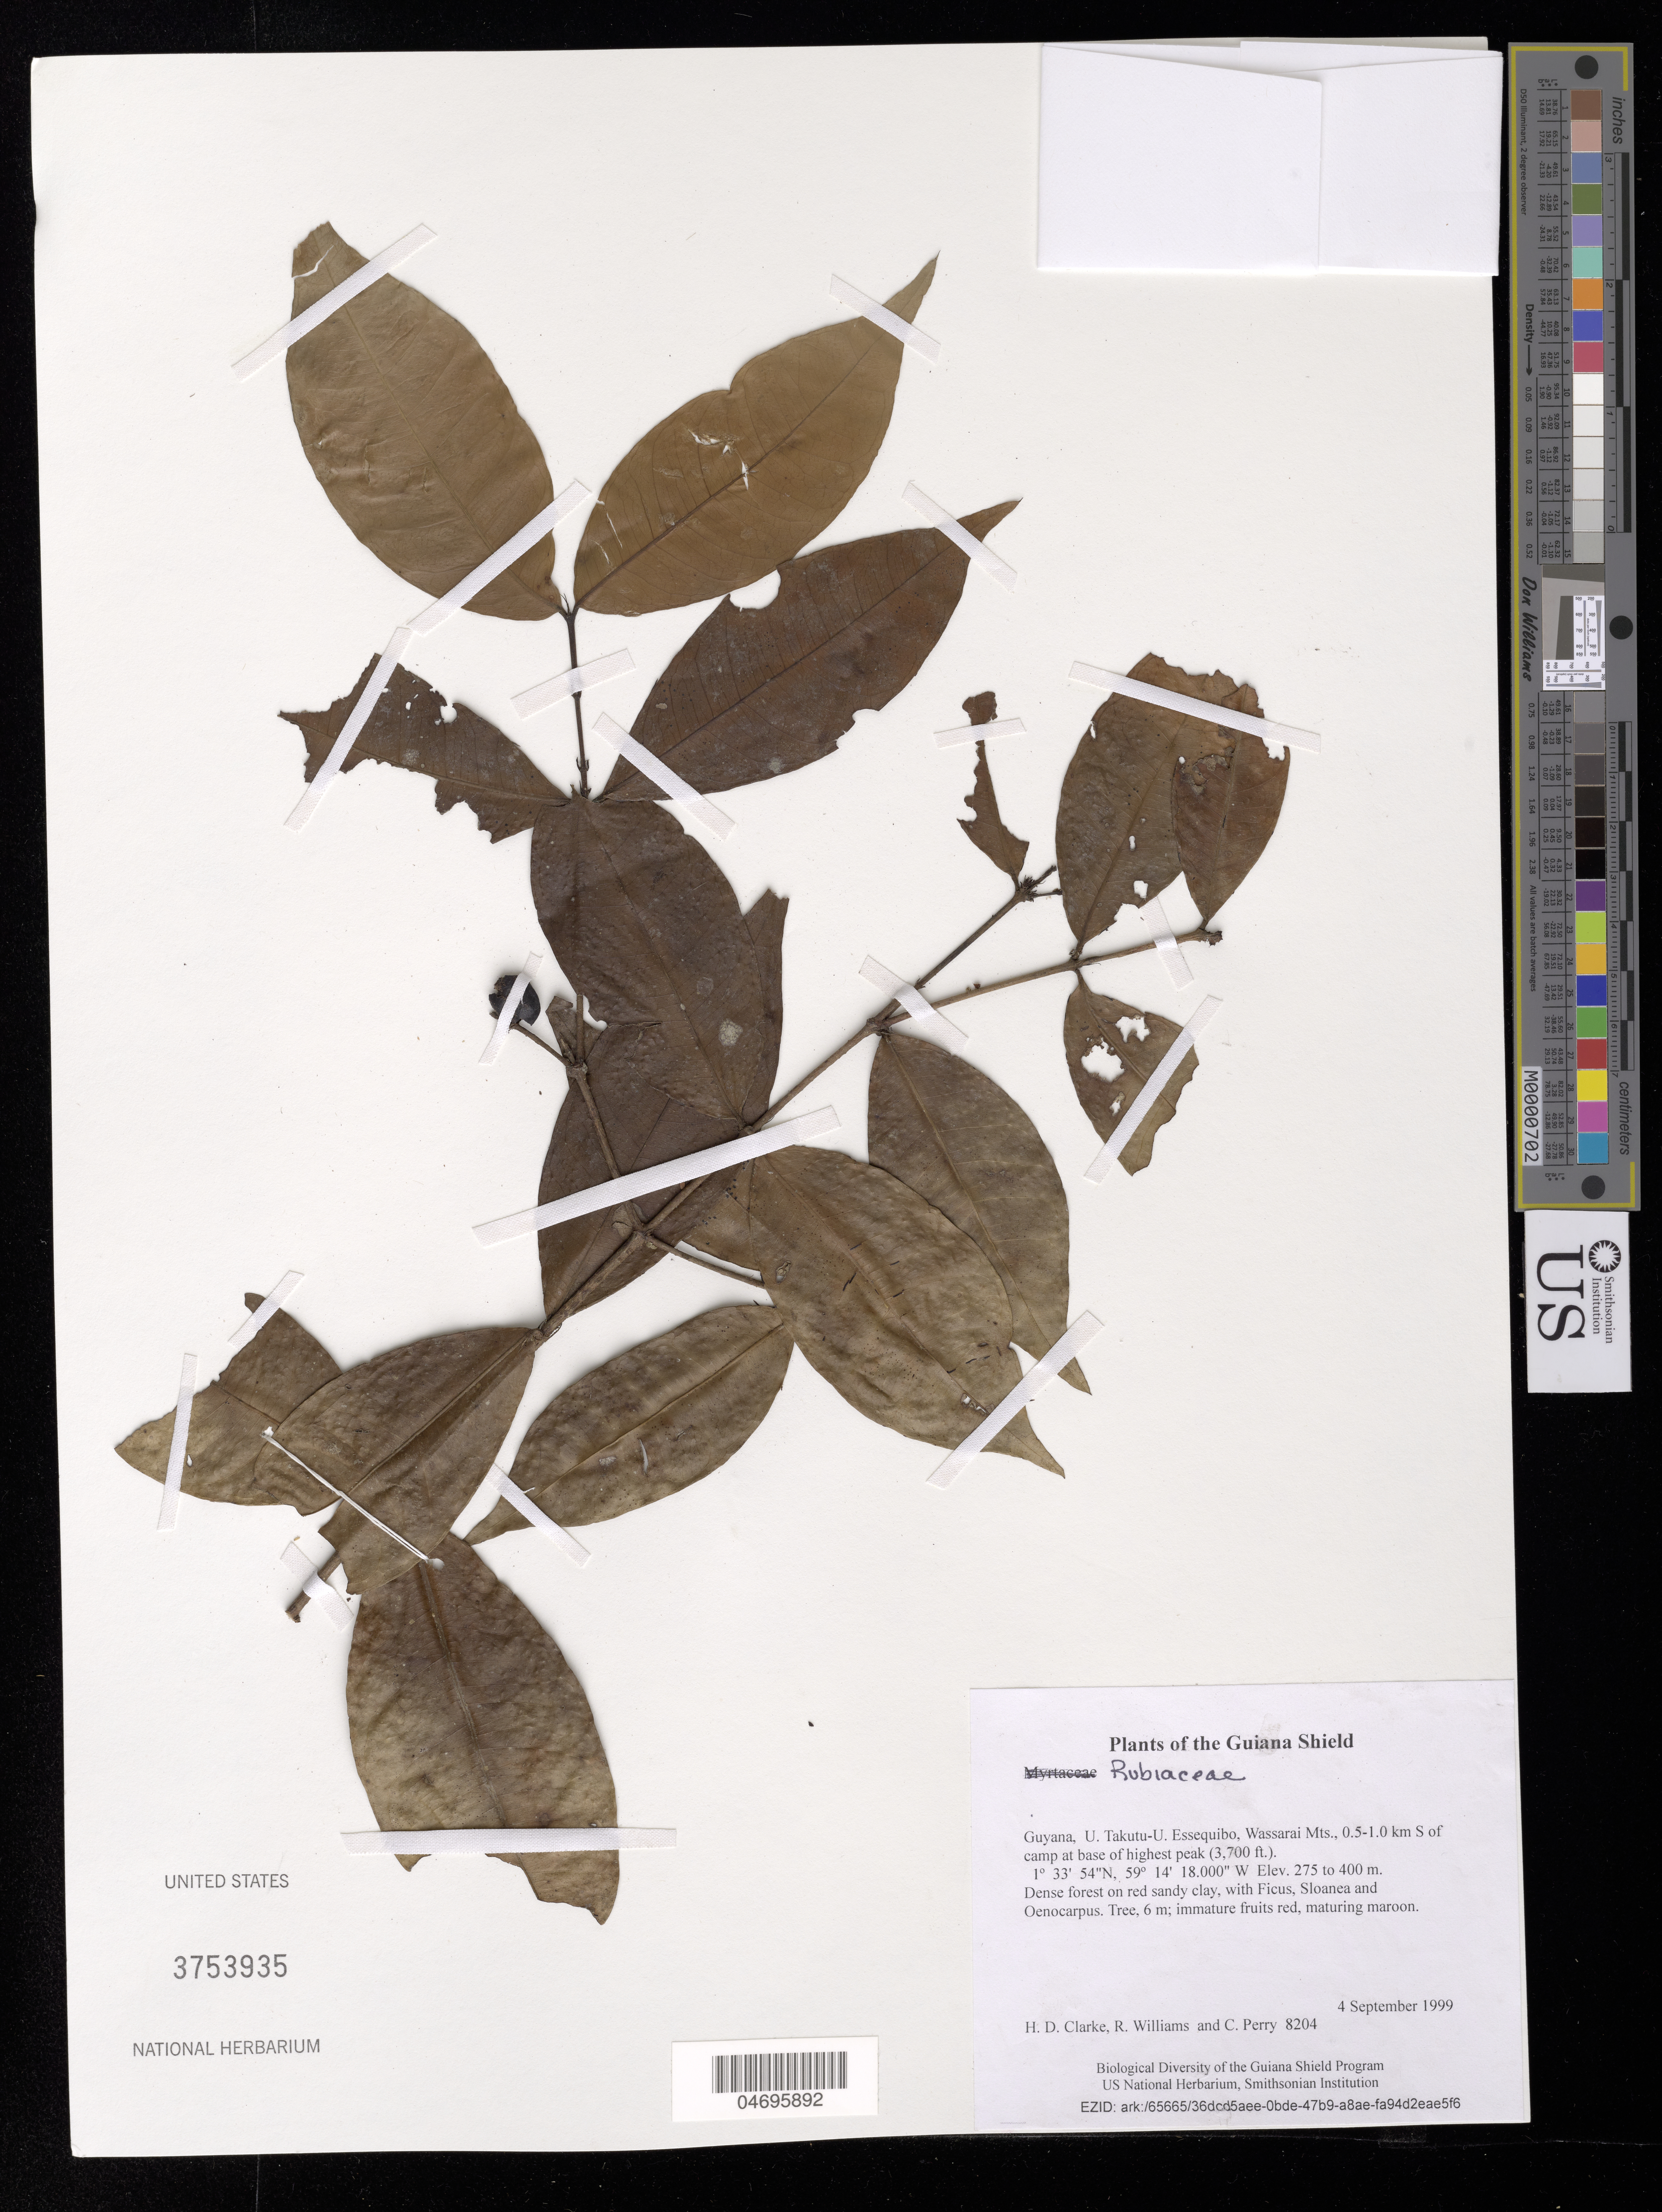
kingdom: Plantae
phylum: Tracheophyta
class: Magnoliopsida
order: Gentianales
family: Rubiaceae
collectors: H. D. Clarke, R. Williams & C. Perry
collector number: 8204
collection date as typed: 4 September 1999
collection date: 1999-09-04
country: Guyana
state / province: U. Takutu-U. Essequibo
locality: Wassarai Mts., 0.5-1.0 km S of camp at base of highest peak (3,700 ft.)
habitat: Dense forest on red sandy clay, with Ficus, Sloanea and Oenocarpus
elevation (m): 275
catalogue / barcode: US 3753935